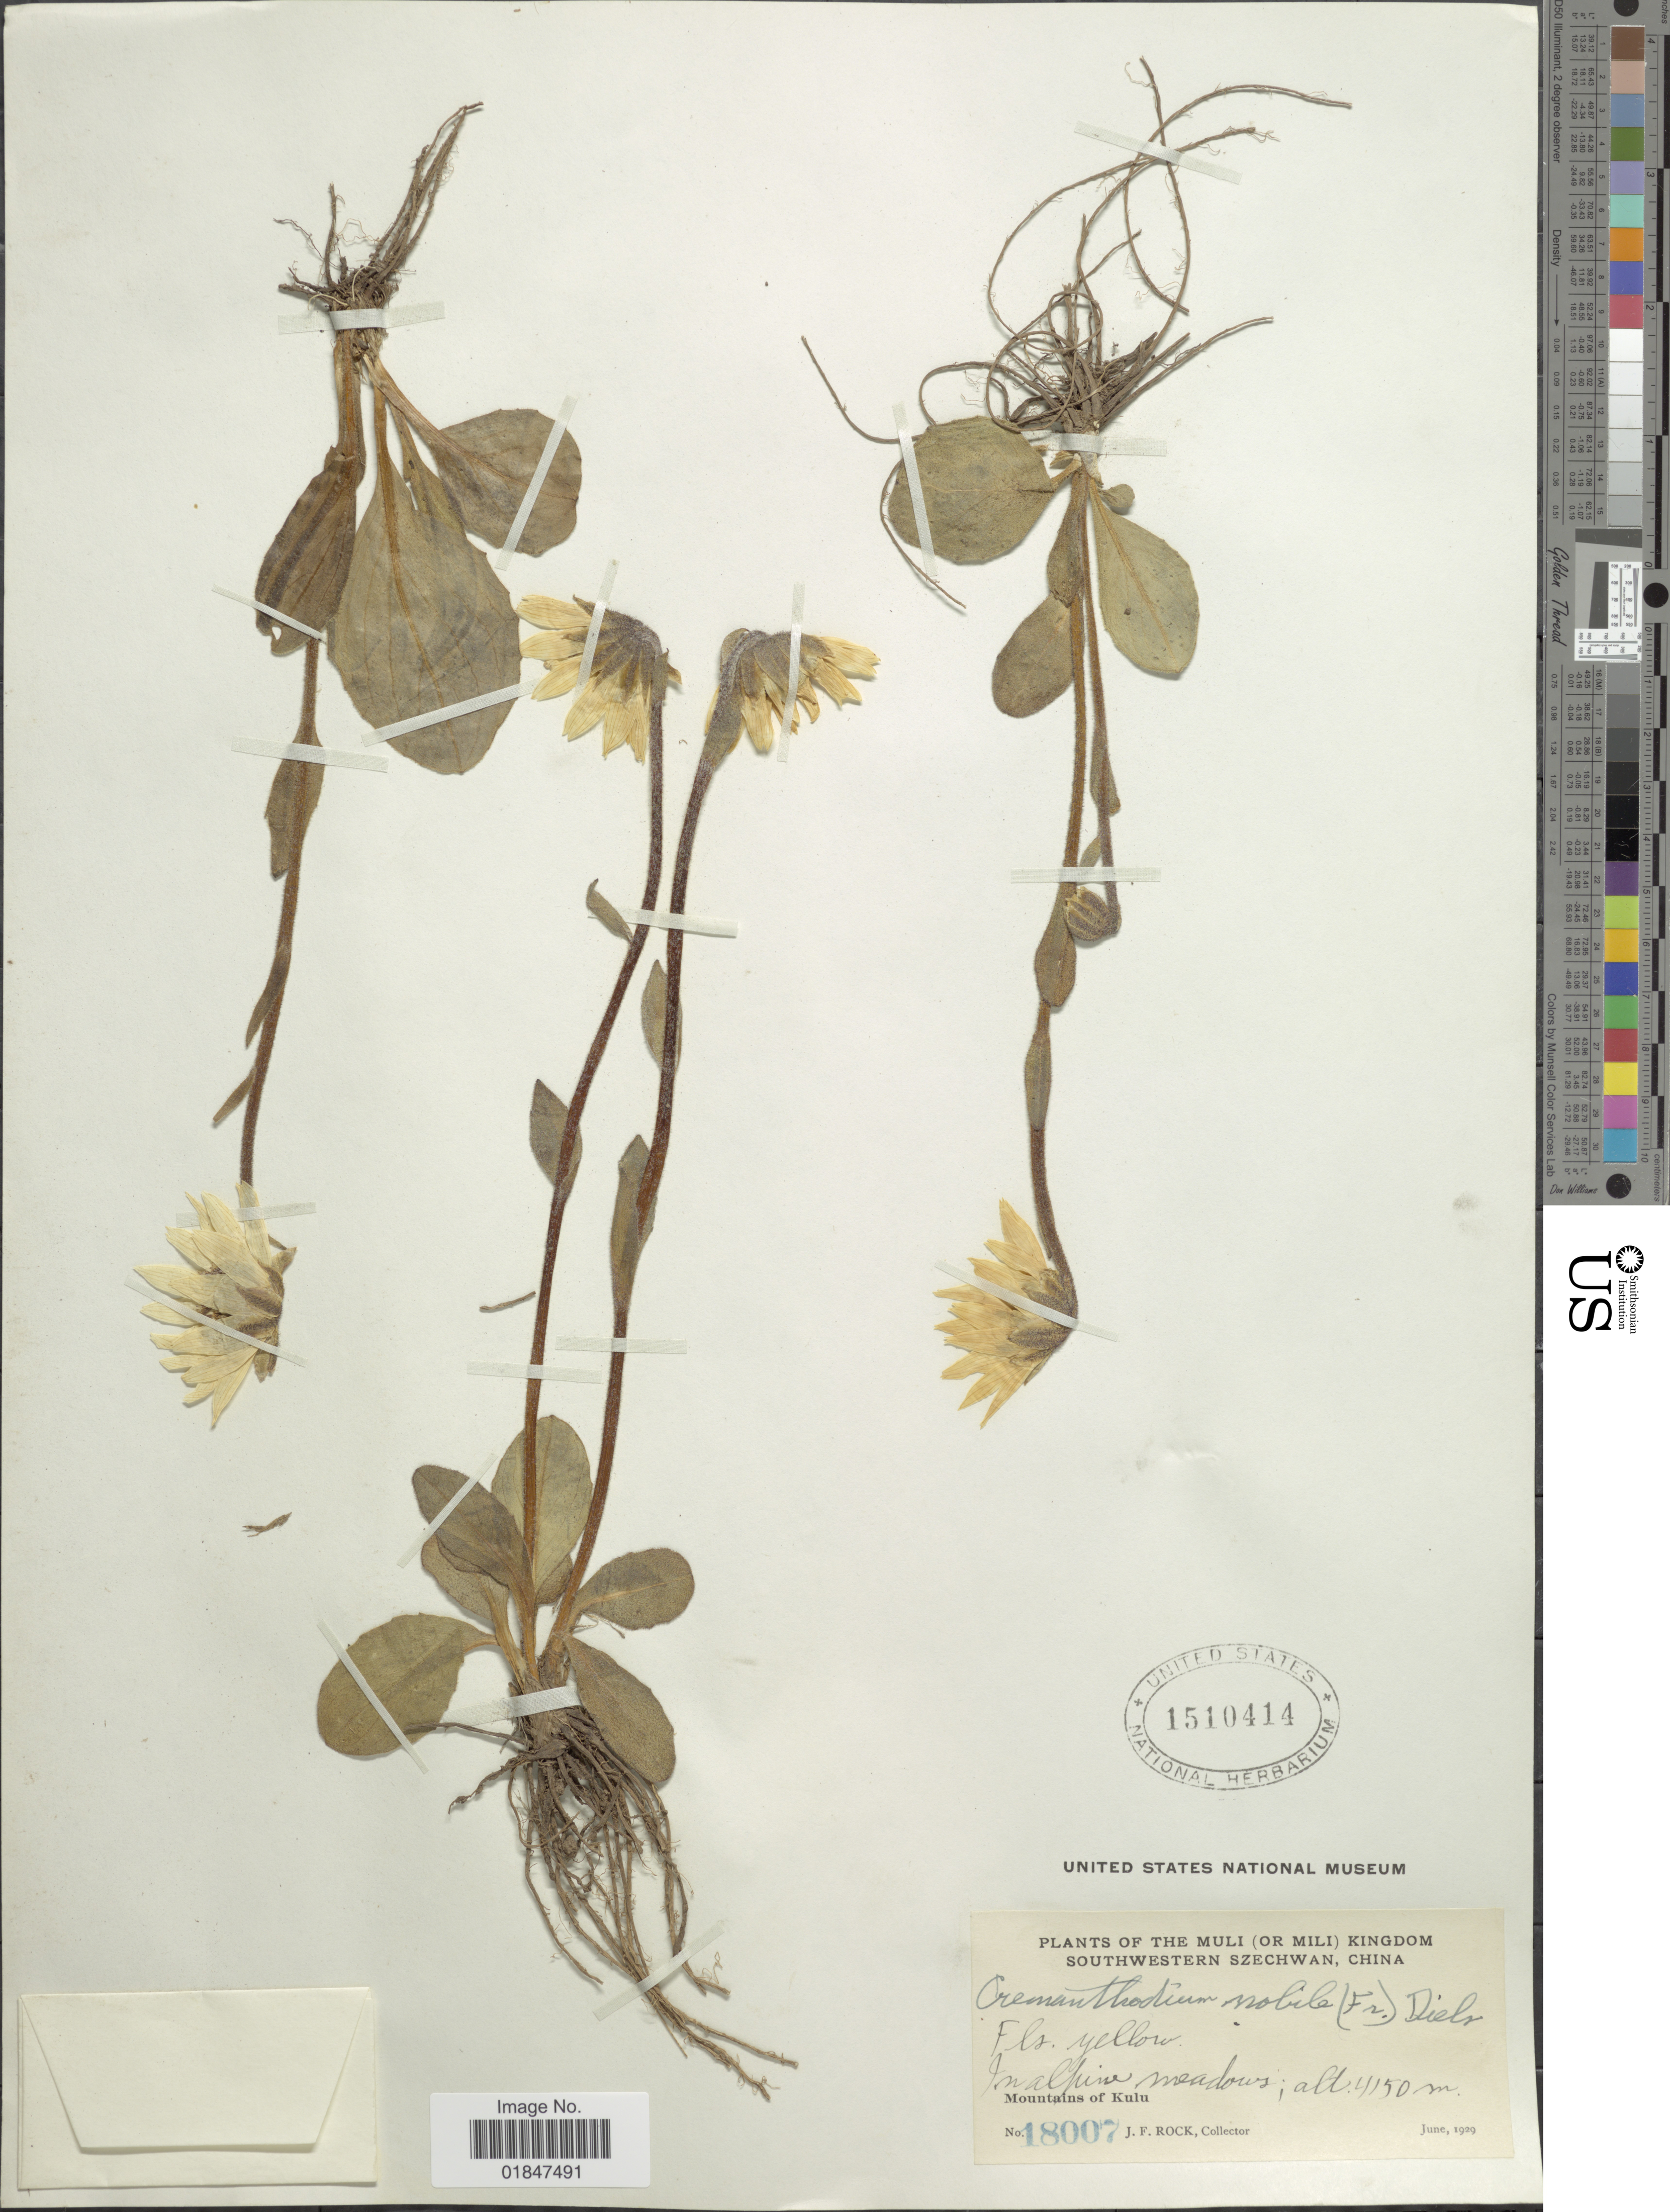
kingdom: Plantae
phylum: Tracheophyta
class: Magnoliopsida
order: Asterales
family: Asteraceae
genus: Cremanthodium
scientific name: Cremanthodium nobile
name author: (Franch.) Diels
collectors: J. Rock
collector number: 18007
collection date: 1929-06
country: China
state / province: Sichuan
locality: The Muli (or Mili) Kingdon, Southwestern Szechuan, Mountains of Kulu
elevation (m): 4150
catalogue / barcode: US 1510414